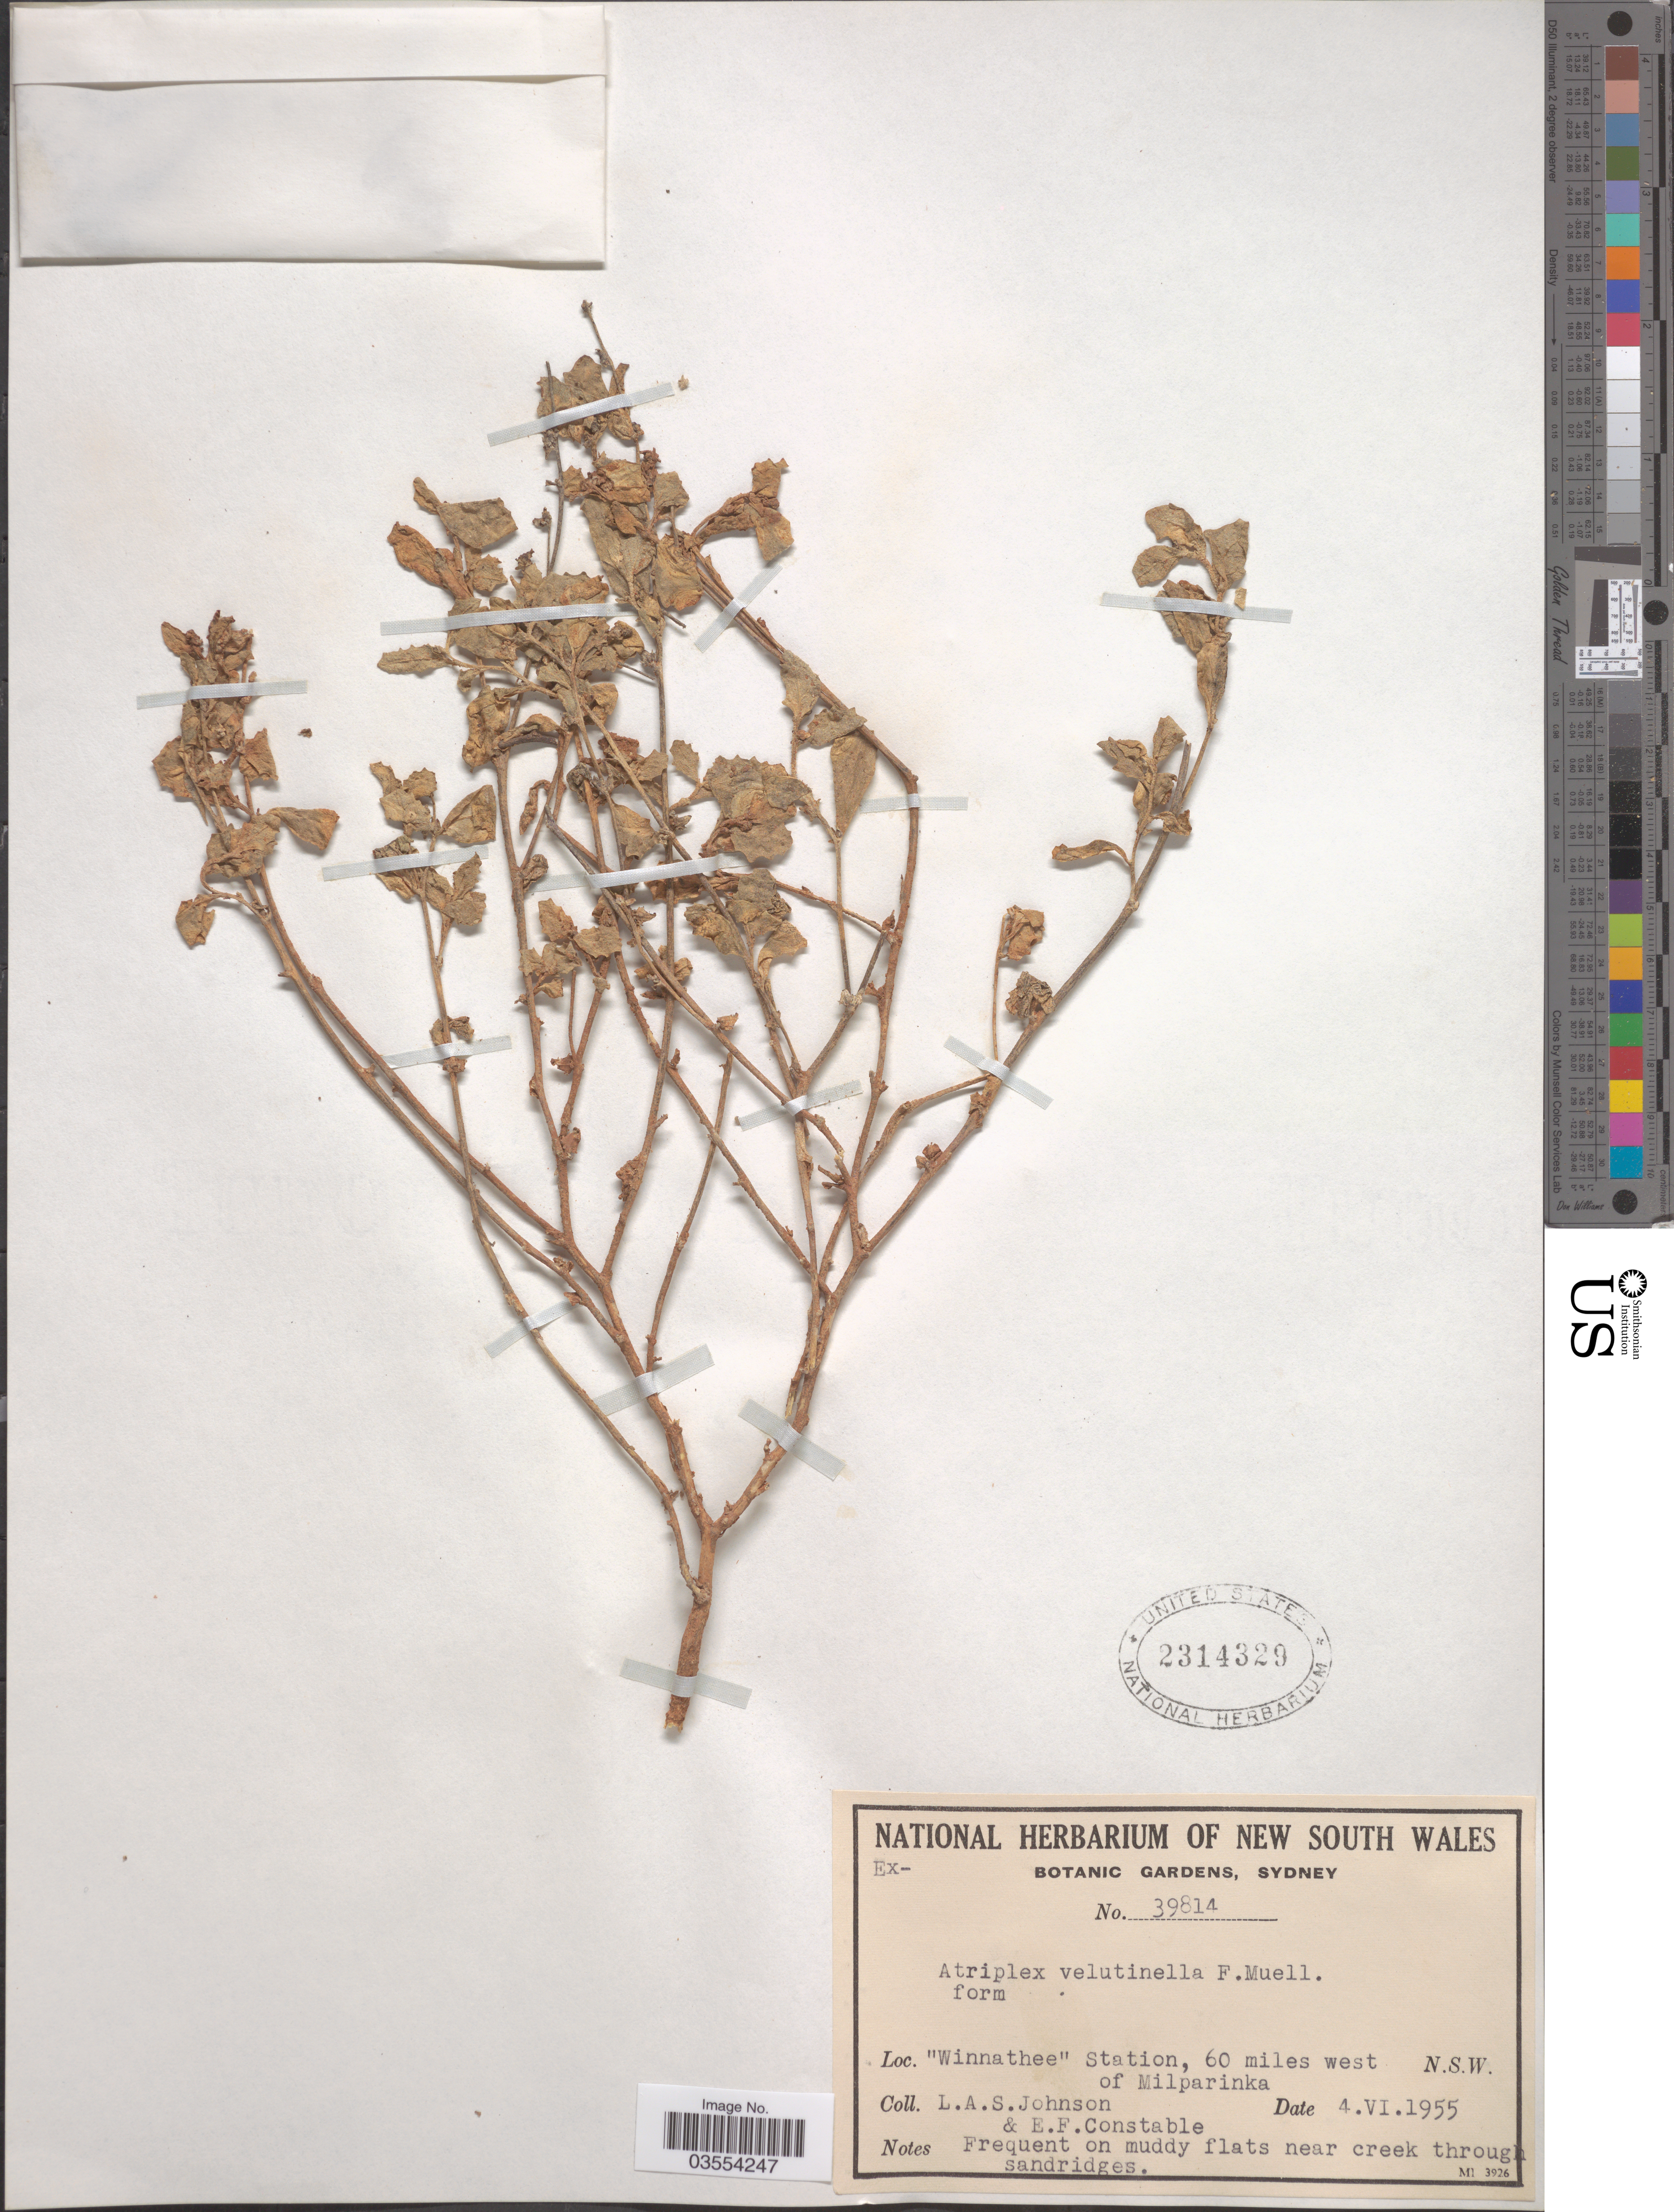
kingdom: Plantae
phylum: Tracheophyta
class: Magnoliopsida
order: Caryophyllales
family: Amaranthaceae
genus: Atriplex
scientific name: Atriplex velutinella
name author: F. Muell.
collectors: L. A. S. Johnson & E. F. Constable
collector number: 39814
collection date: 1955-06-04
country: Australia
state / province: New South Wales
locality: Winnathee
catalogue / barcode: US 2314329